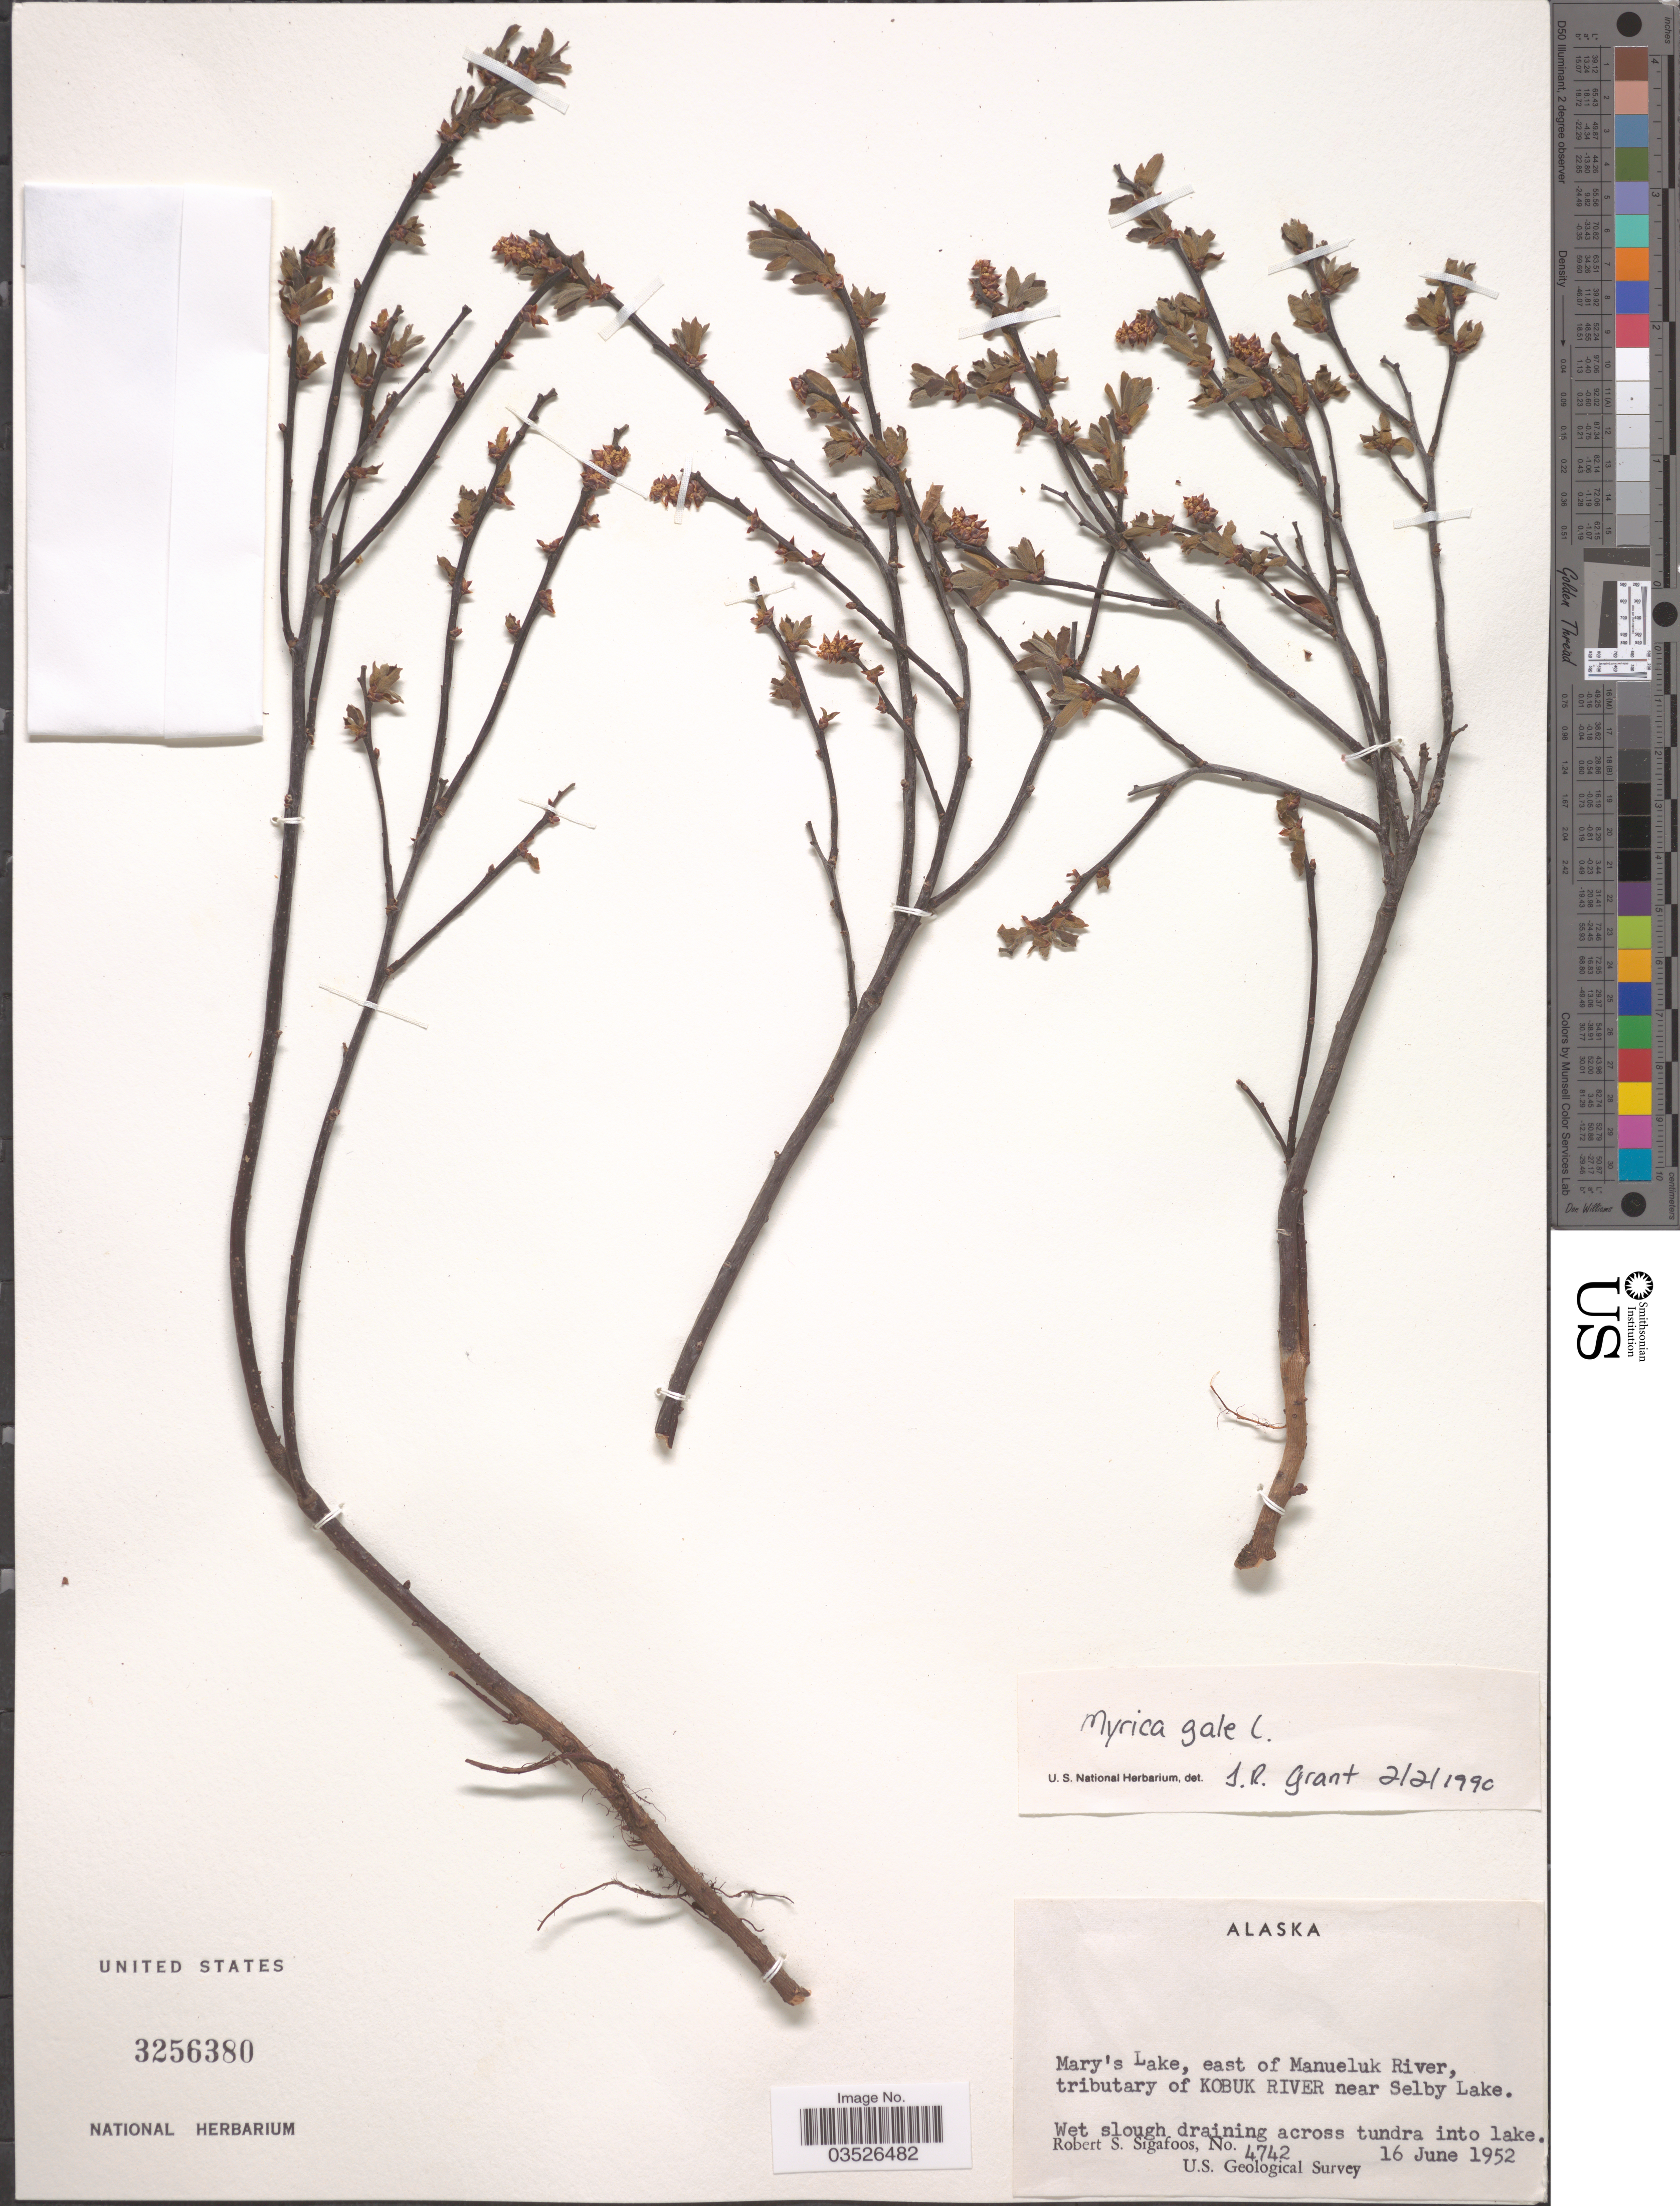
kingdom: Plantae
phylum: Tracheophyta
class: Magnoliopsida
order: Fagales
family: Myricaceae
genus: Myrica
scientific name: Myrica gale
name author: L.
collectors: R. Sigafoos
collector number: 4742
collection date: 1952-06-16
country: United States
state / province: Alaska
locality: Mary's Lake, east of Manueluk River, tributary of Kobuk River near Selby Lake.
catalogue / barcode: US 3256380